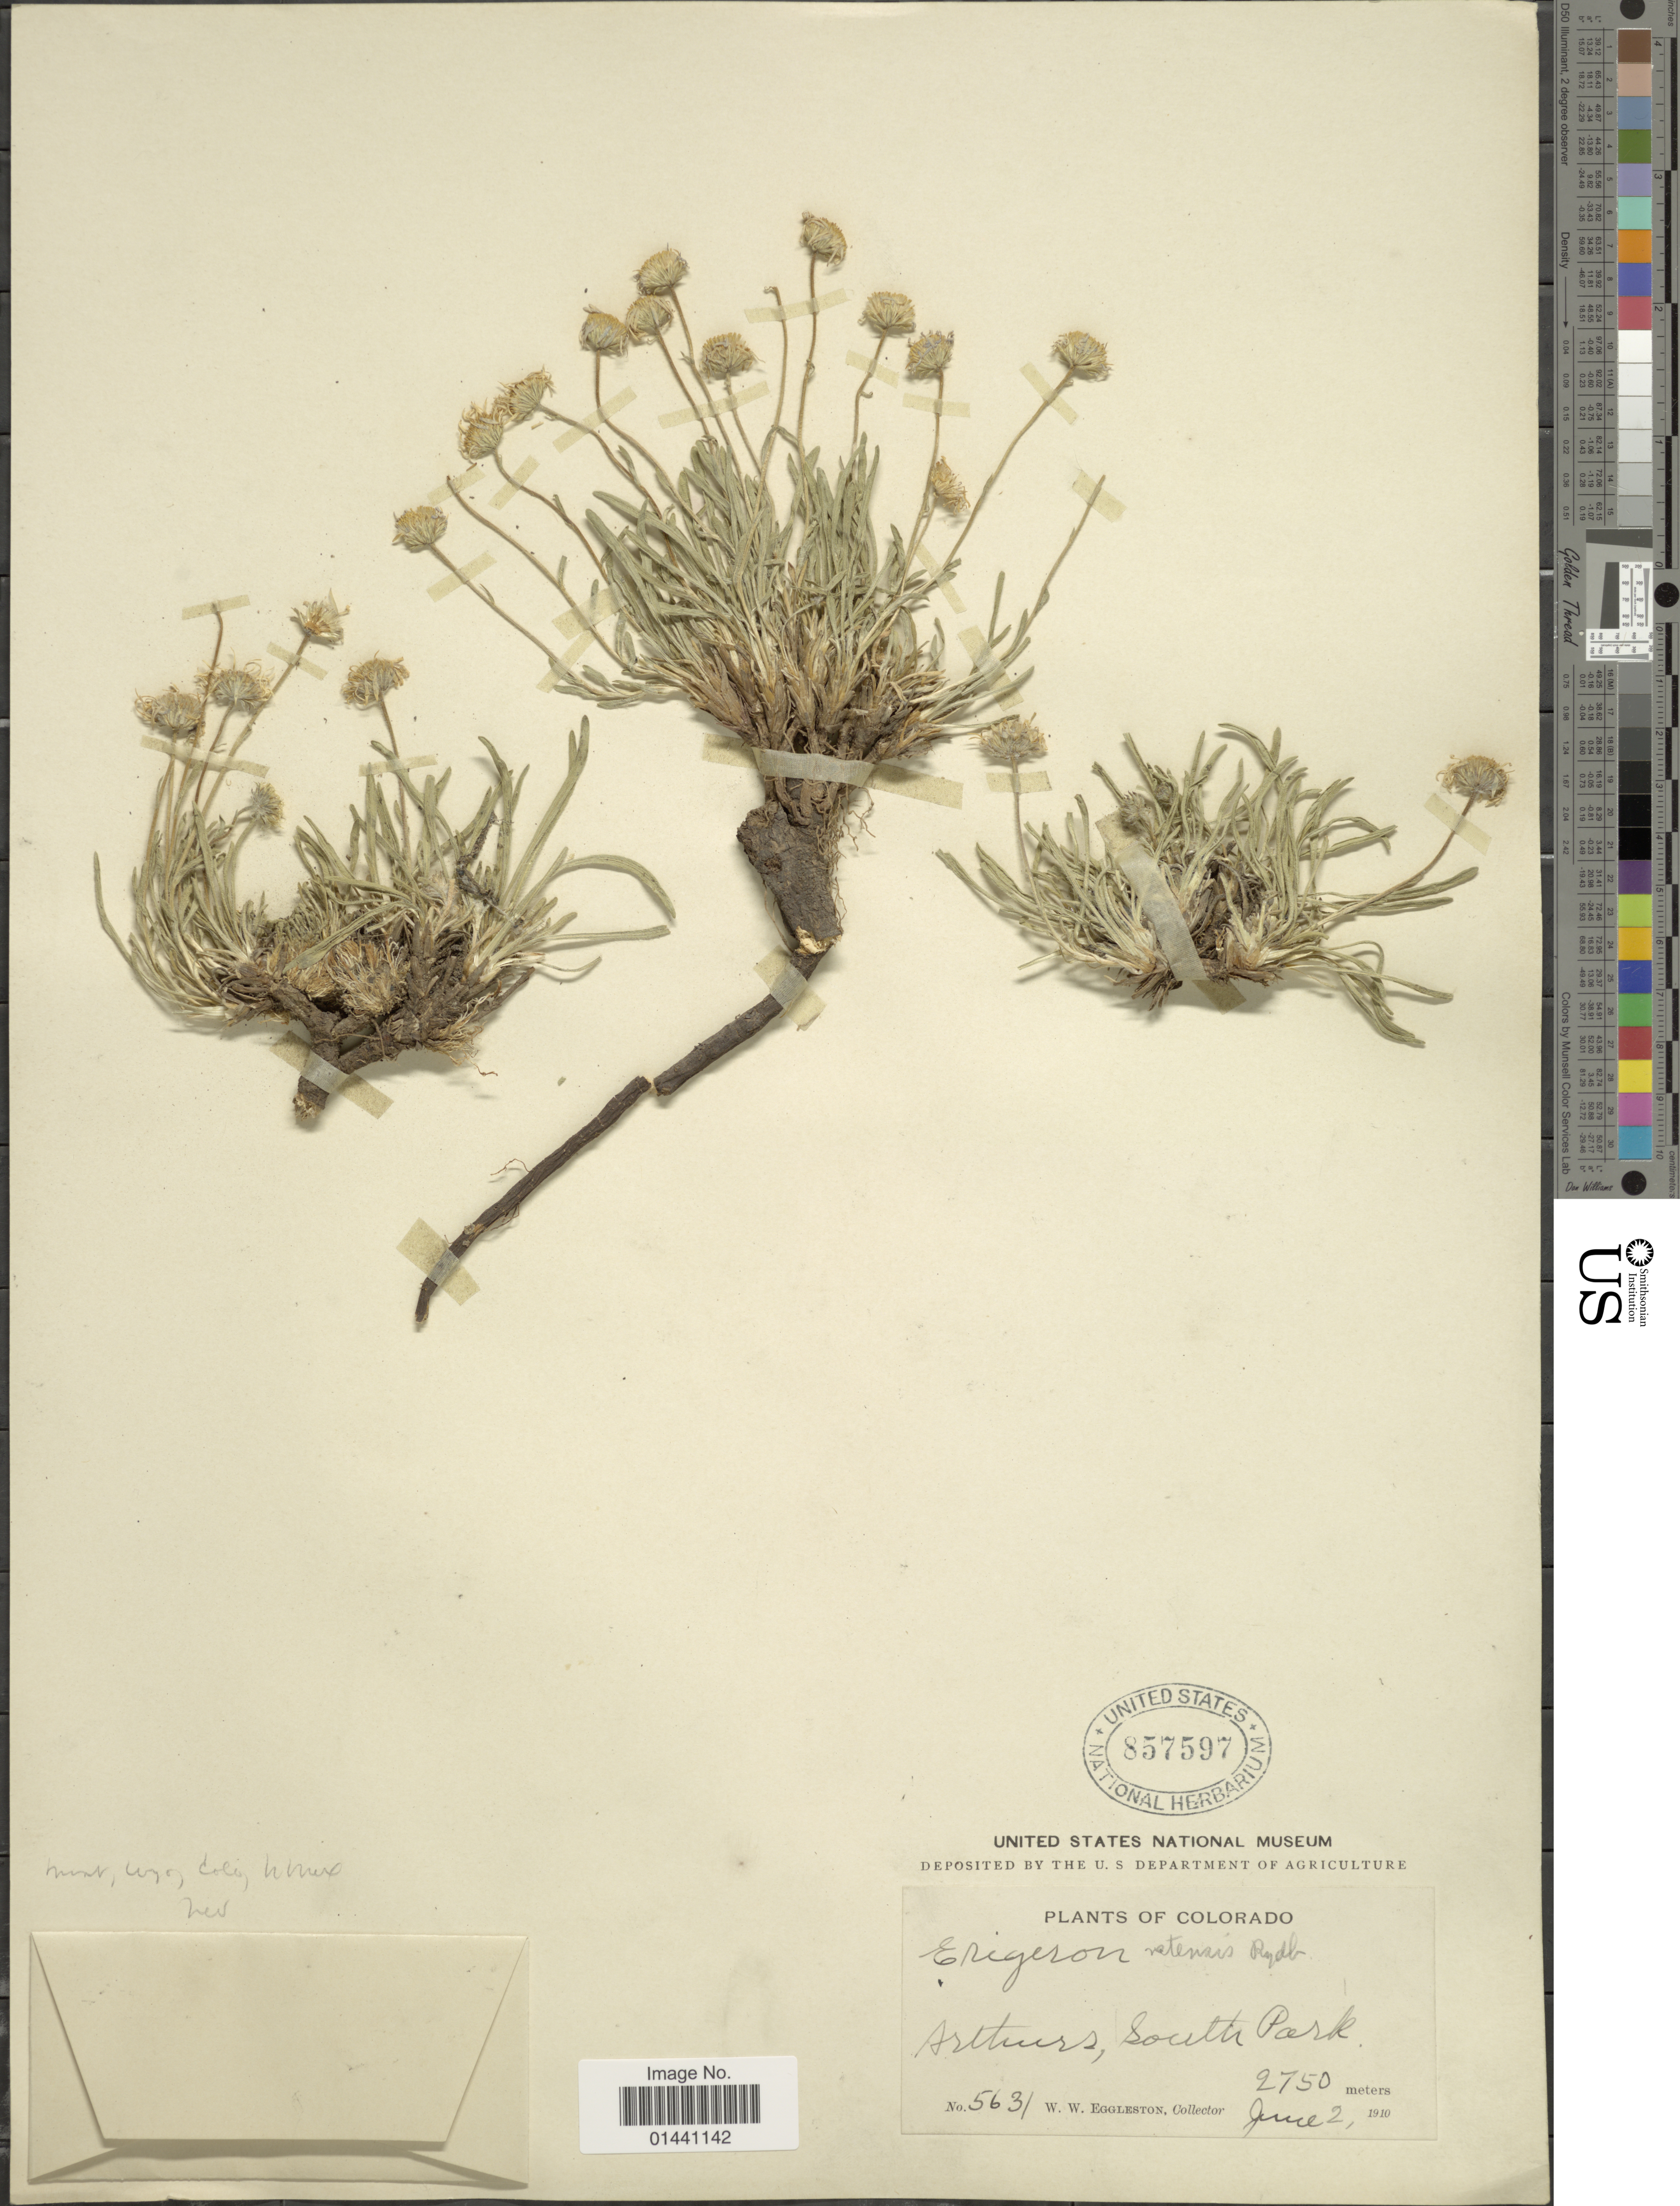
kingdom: Plantae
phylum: Tracheophyta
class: Magnoliopsida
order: Asterales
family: Asteraceae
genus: Erigeron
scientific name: Erigeron vetensis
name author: Rydb.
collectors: W. W. Eggleston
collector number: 5631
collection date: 1910-06-02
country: United States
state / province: Colorado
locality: Arthurs, South Park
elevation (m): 2750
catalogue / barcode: US 857597